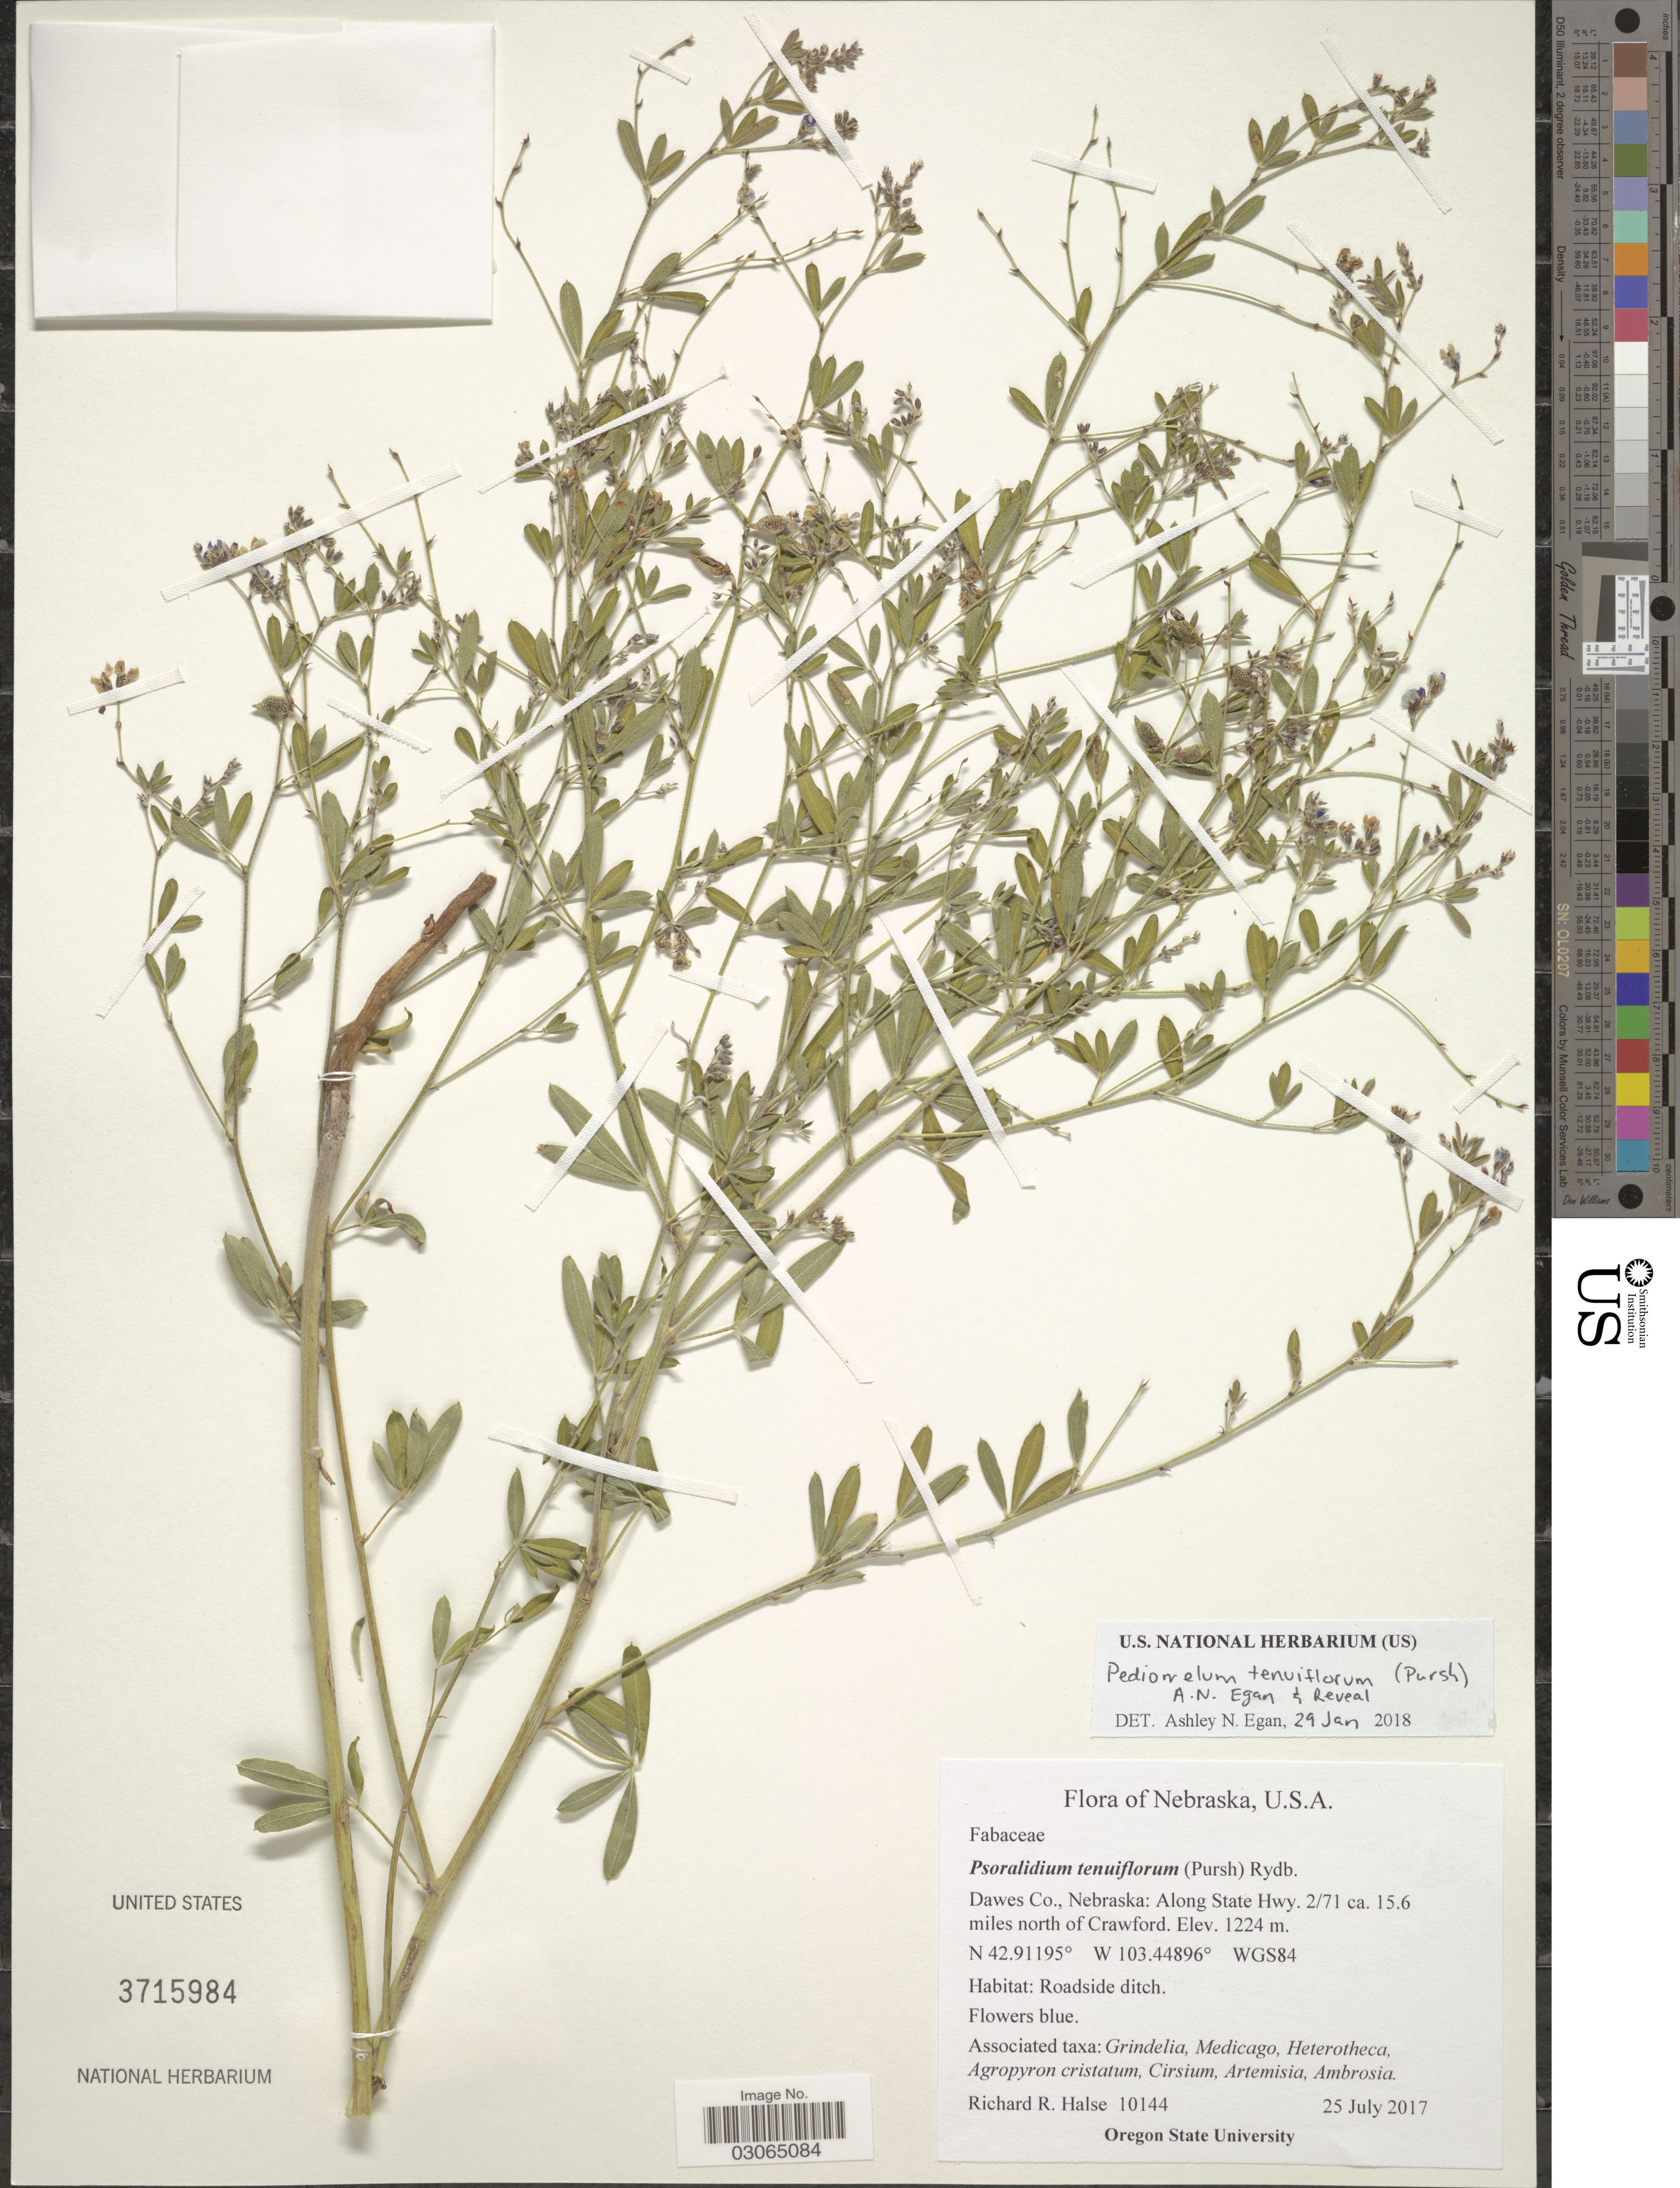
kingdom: Plantae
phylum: Tracheophyta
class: Magnoliopsida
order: Fabales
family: Fabaceae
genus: Pediomelum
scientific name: Pediomelum tenuiflorum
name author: (Pursh) A.N. Egan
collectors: R. Halse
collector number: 10144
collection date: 2017-07-25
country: United States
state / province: Nebraska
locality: Dawes Co. Along State Hwy. 2-71 ca. 15.6 miles north of Crawford. WGS84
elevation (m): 1224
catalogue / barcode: US 3715984